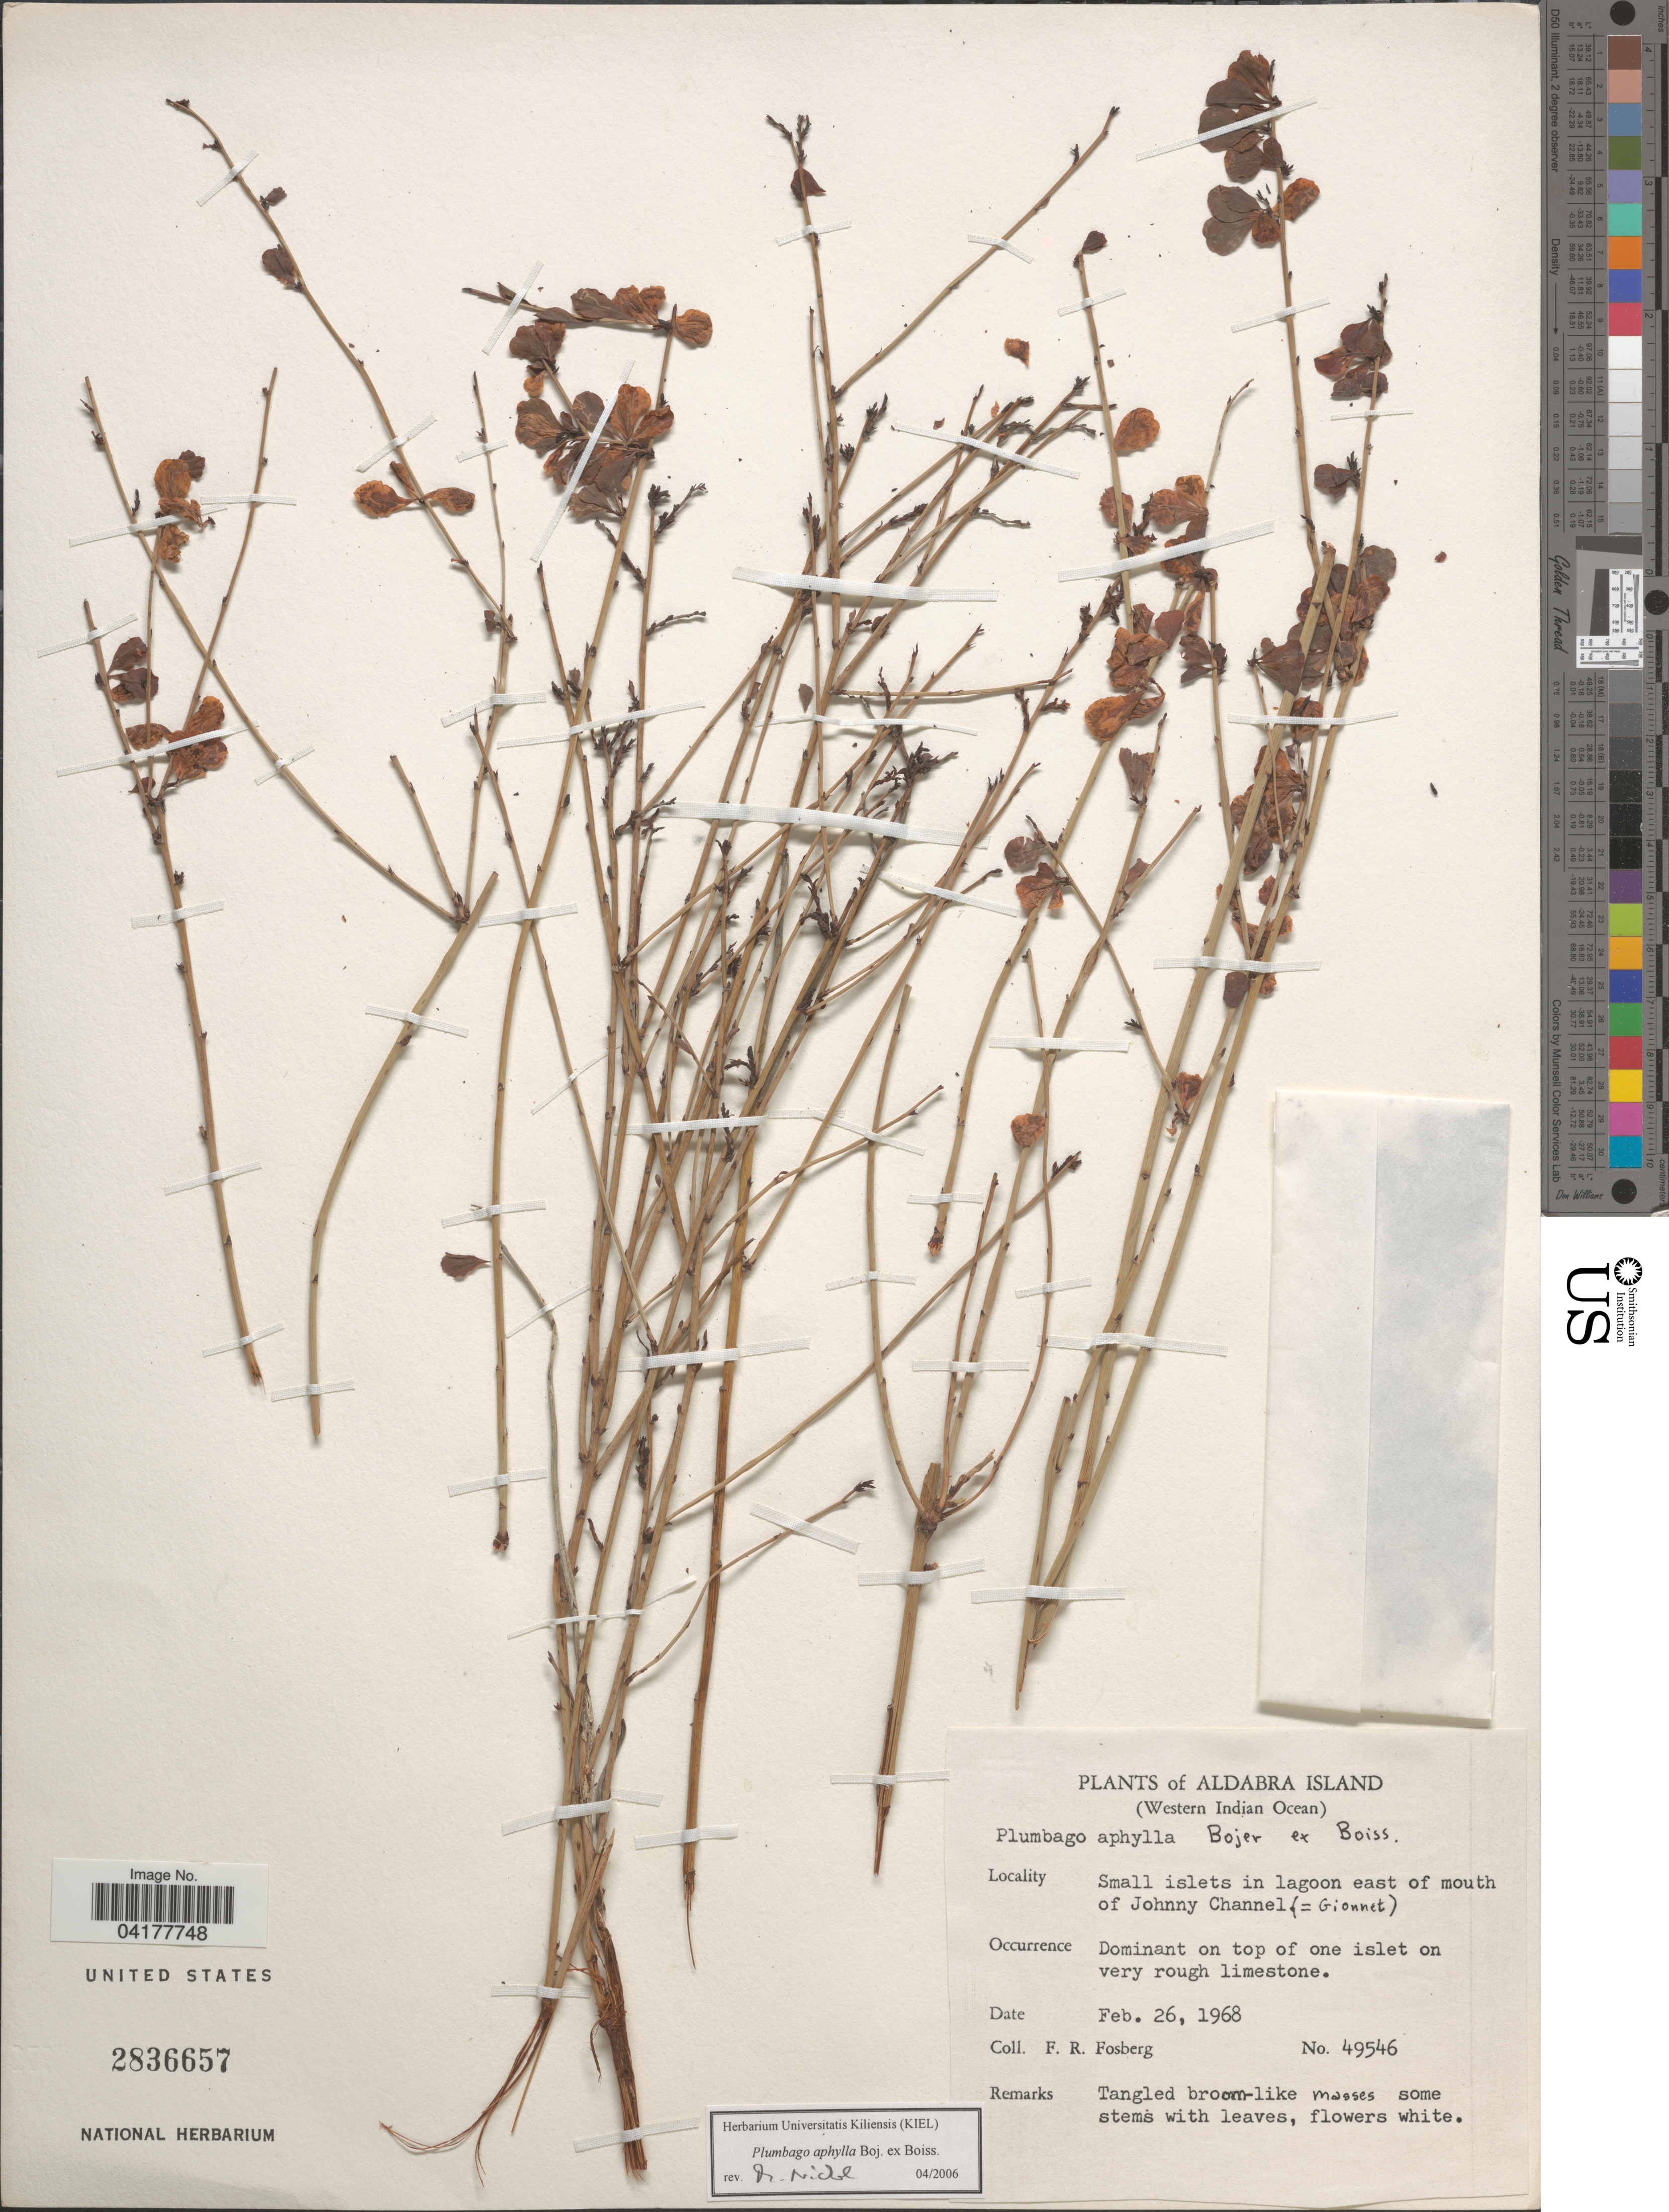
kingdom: Plantae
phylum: Tracheophyta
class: Magnoliopsida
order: Caryophyllales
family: Plumbaginaceae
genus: Plumbago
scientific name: Plumbago aphylla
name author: Bojer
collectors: F. R. Fosberg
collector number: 49546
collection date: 1968-02-26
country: Seychelles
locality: Aldabra Island (Western Indian Ocean). Small islets in lagoon east of mouth of Johnny Channel (=Gionnet).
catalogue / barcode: US 2836657